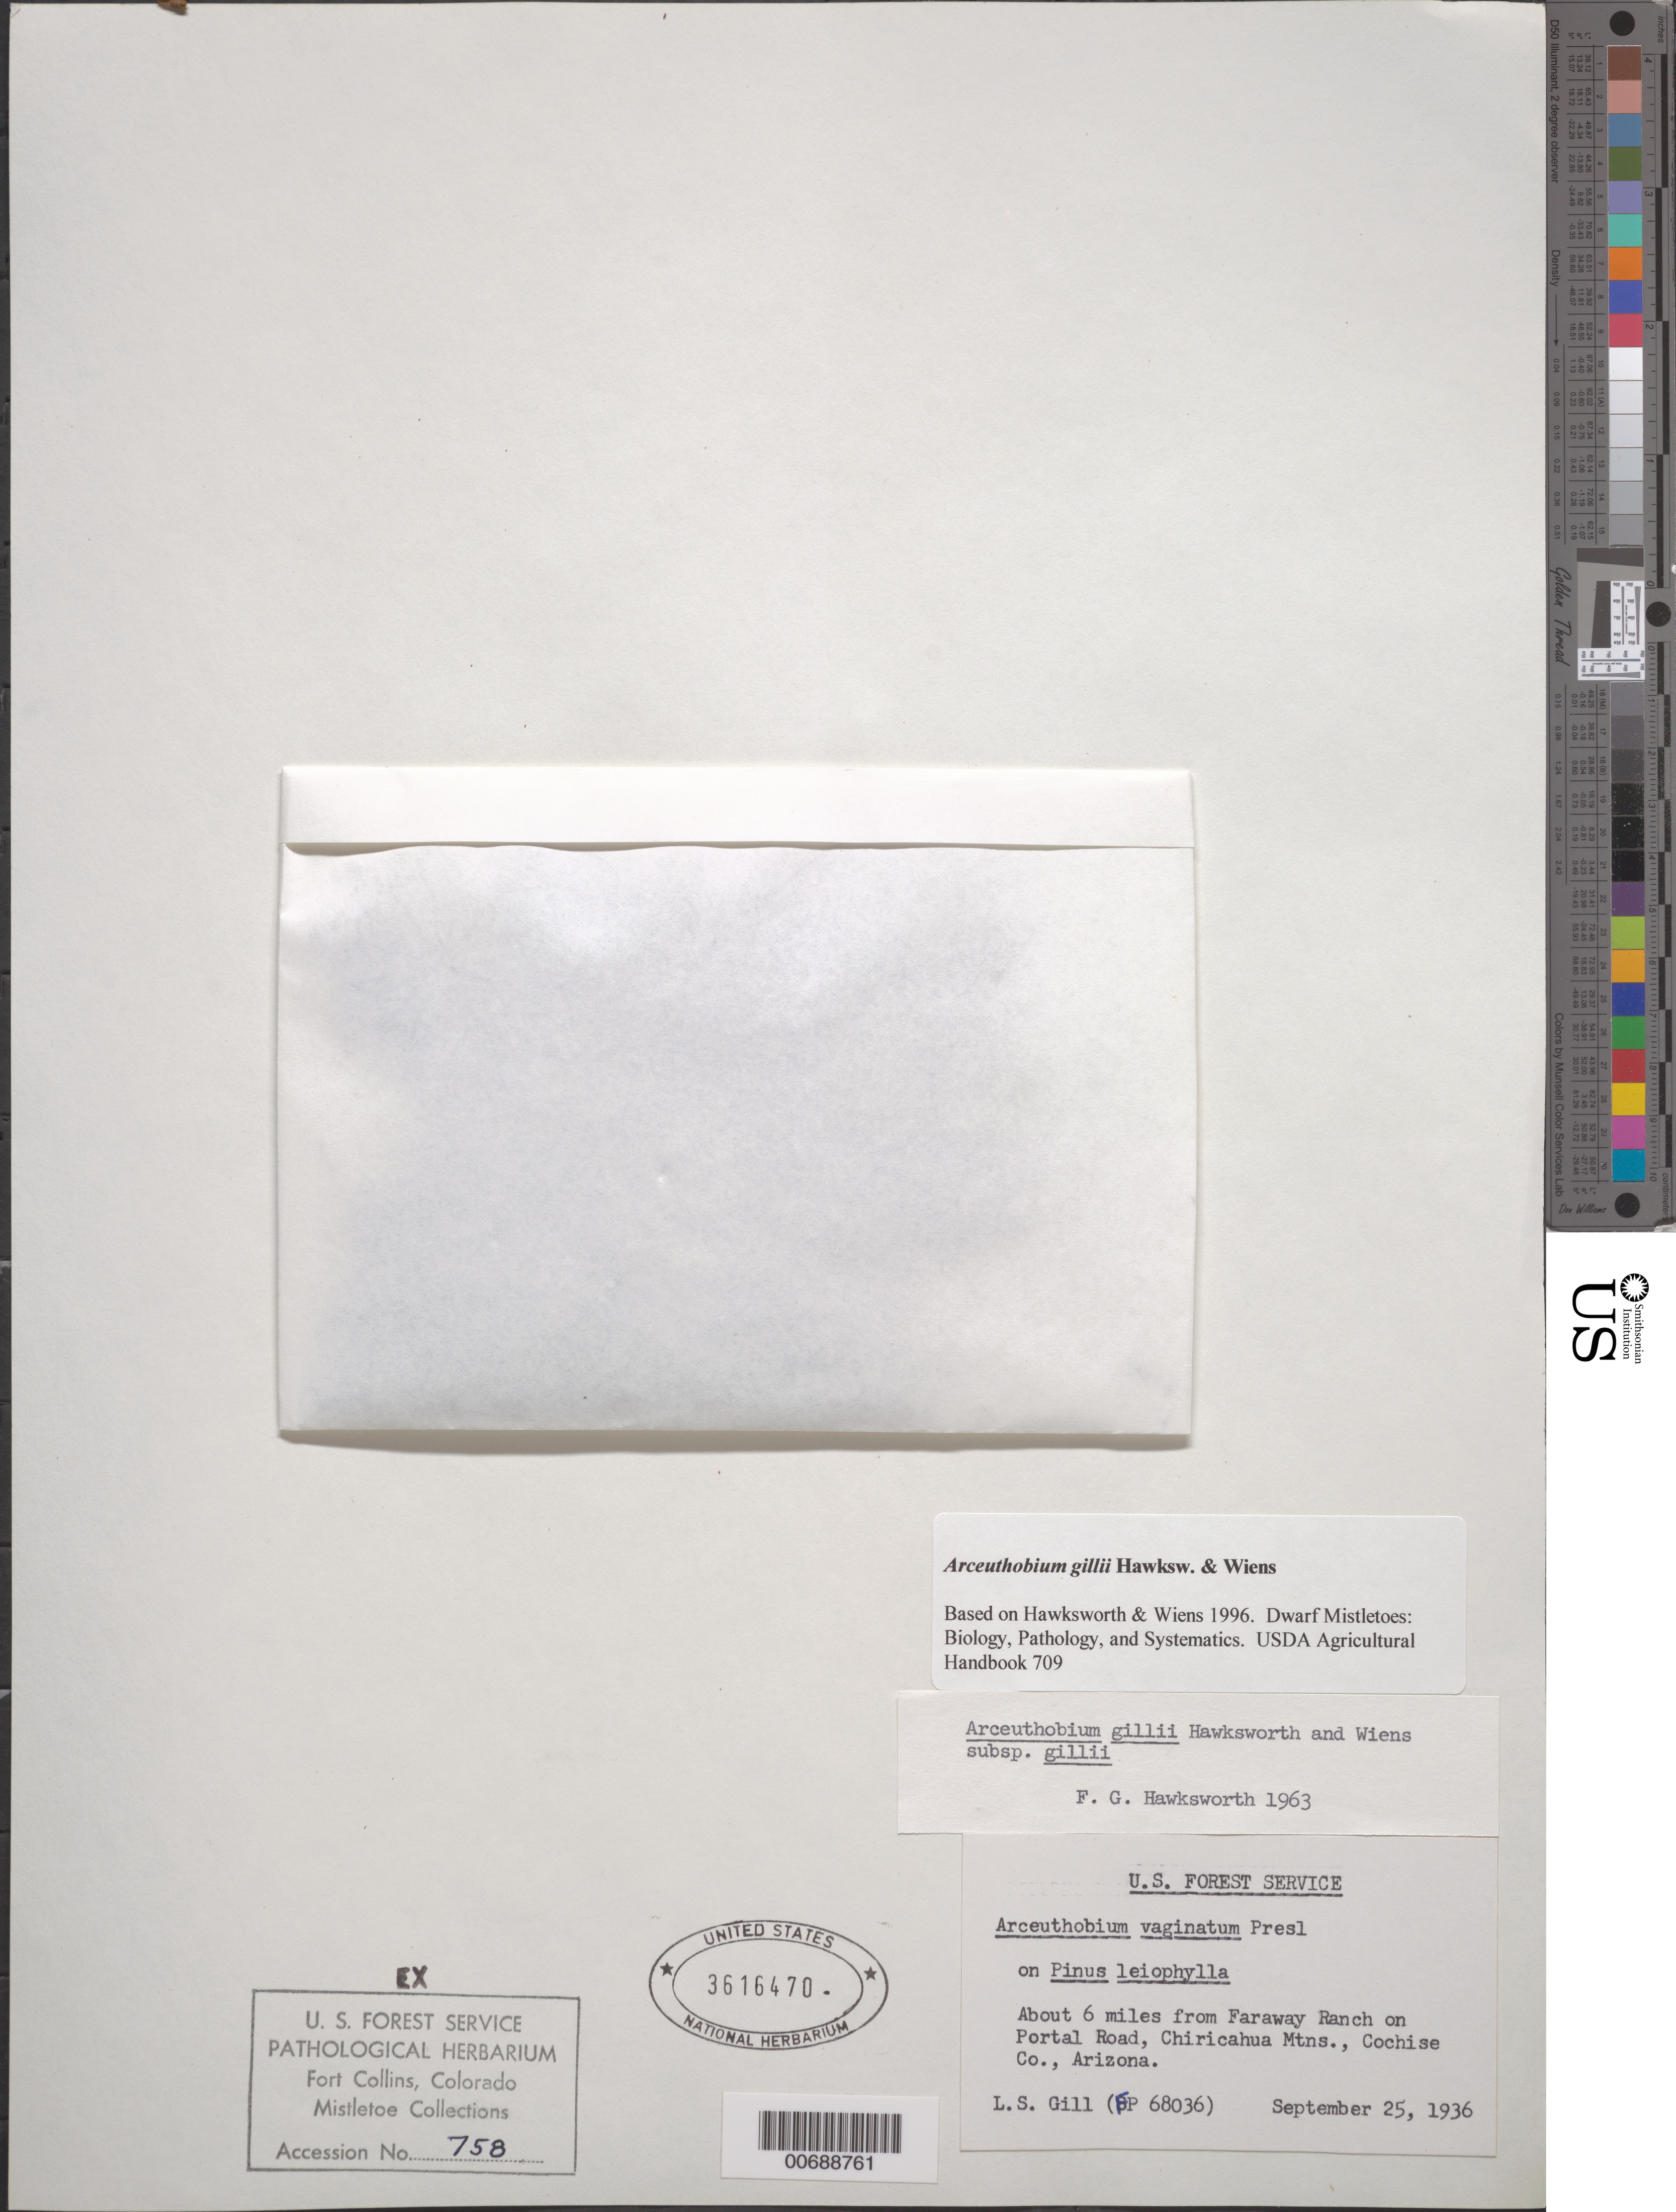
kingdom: Plantae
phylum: Tracheophyta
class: Magnoliopsida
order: Santalales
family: Viscaceae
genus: Arceuthobium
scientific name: Arceuthobium gillii subsp. gillii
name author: Hawksw. & Wiens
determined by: Hawksworth, F. G.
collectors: L. S. Gill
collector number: FP 68036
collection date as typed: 25 Sep 1936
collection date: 1936-09-25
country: United States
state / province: Arizona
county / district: Cochise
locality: Chiricahua Mts. 6 mi from Faraway Ranch on Portal Rd.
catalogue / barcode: US 3616470